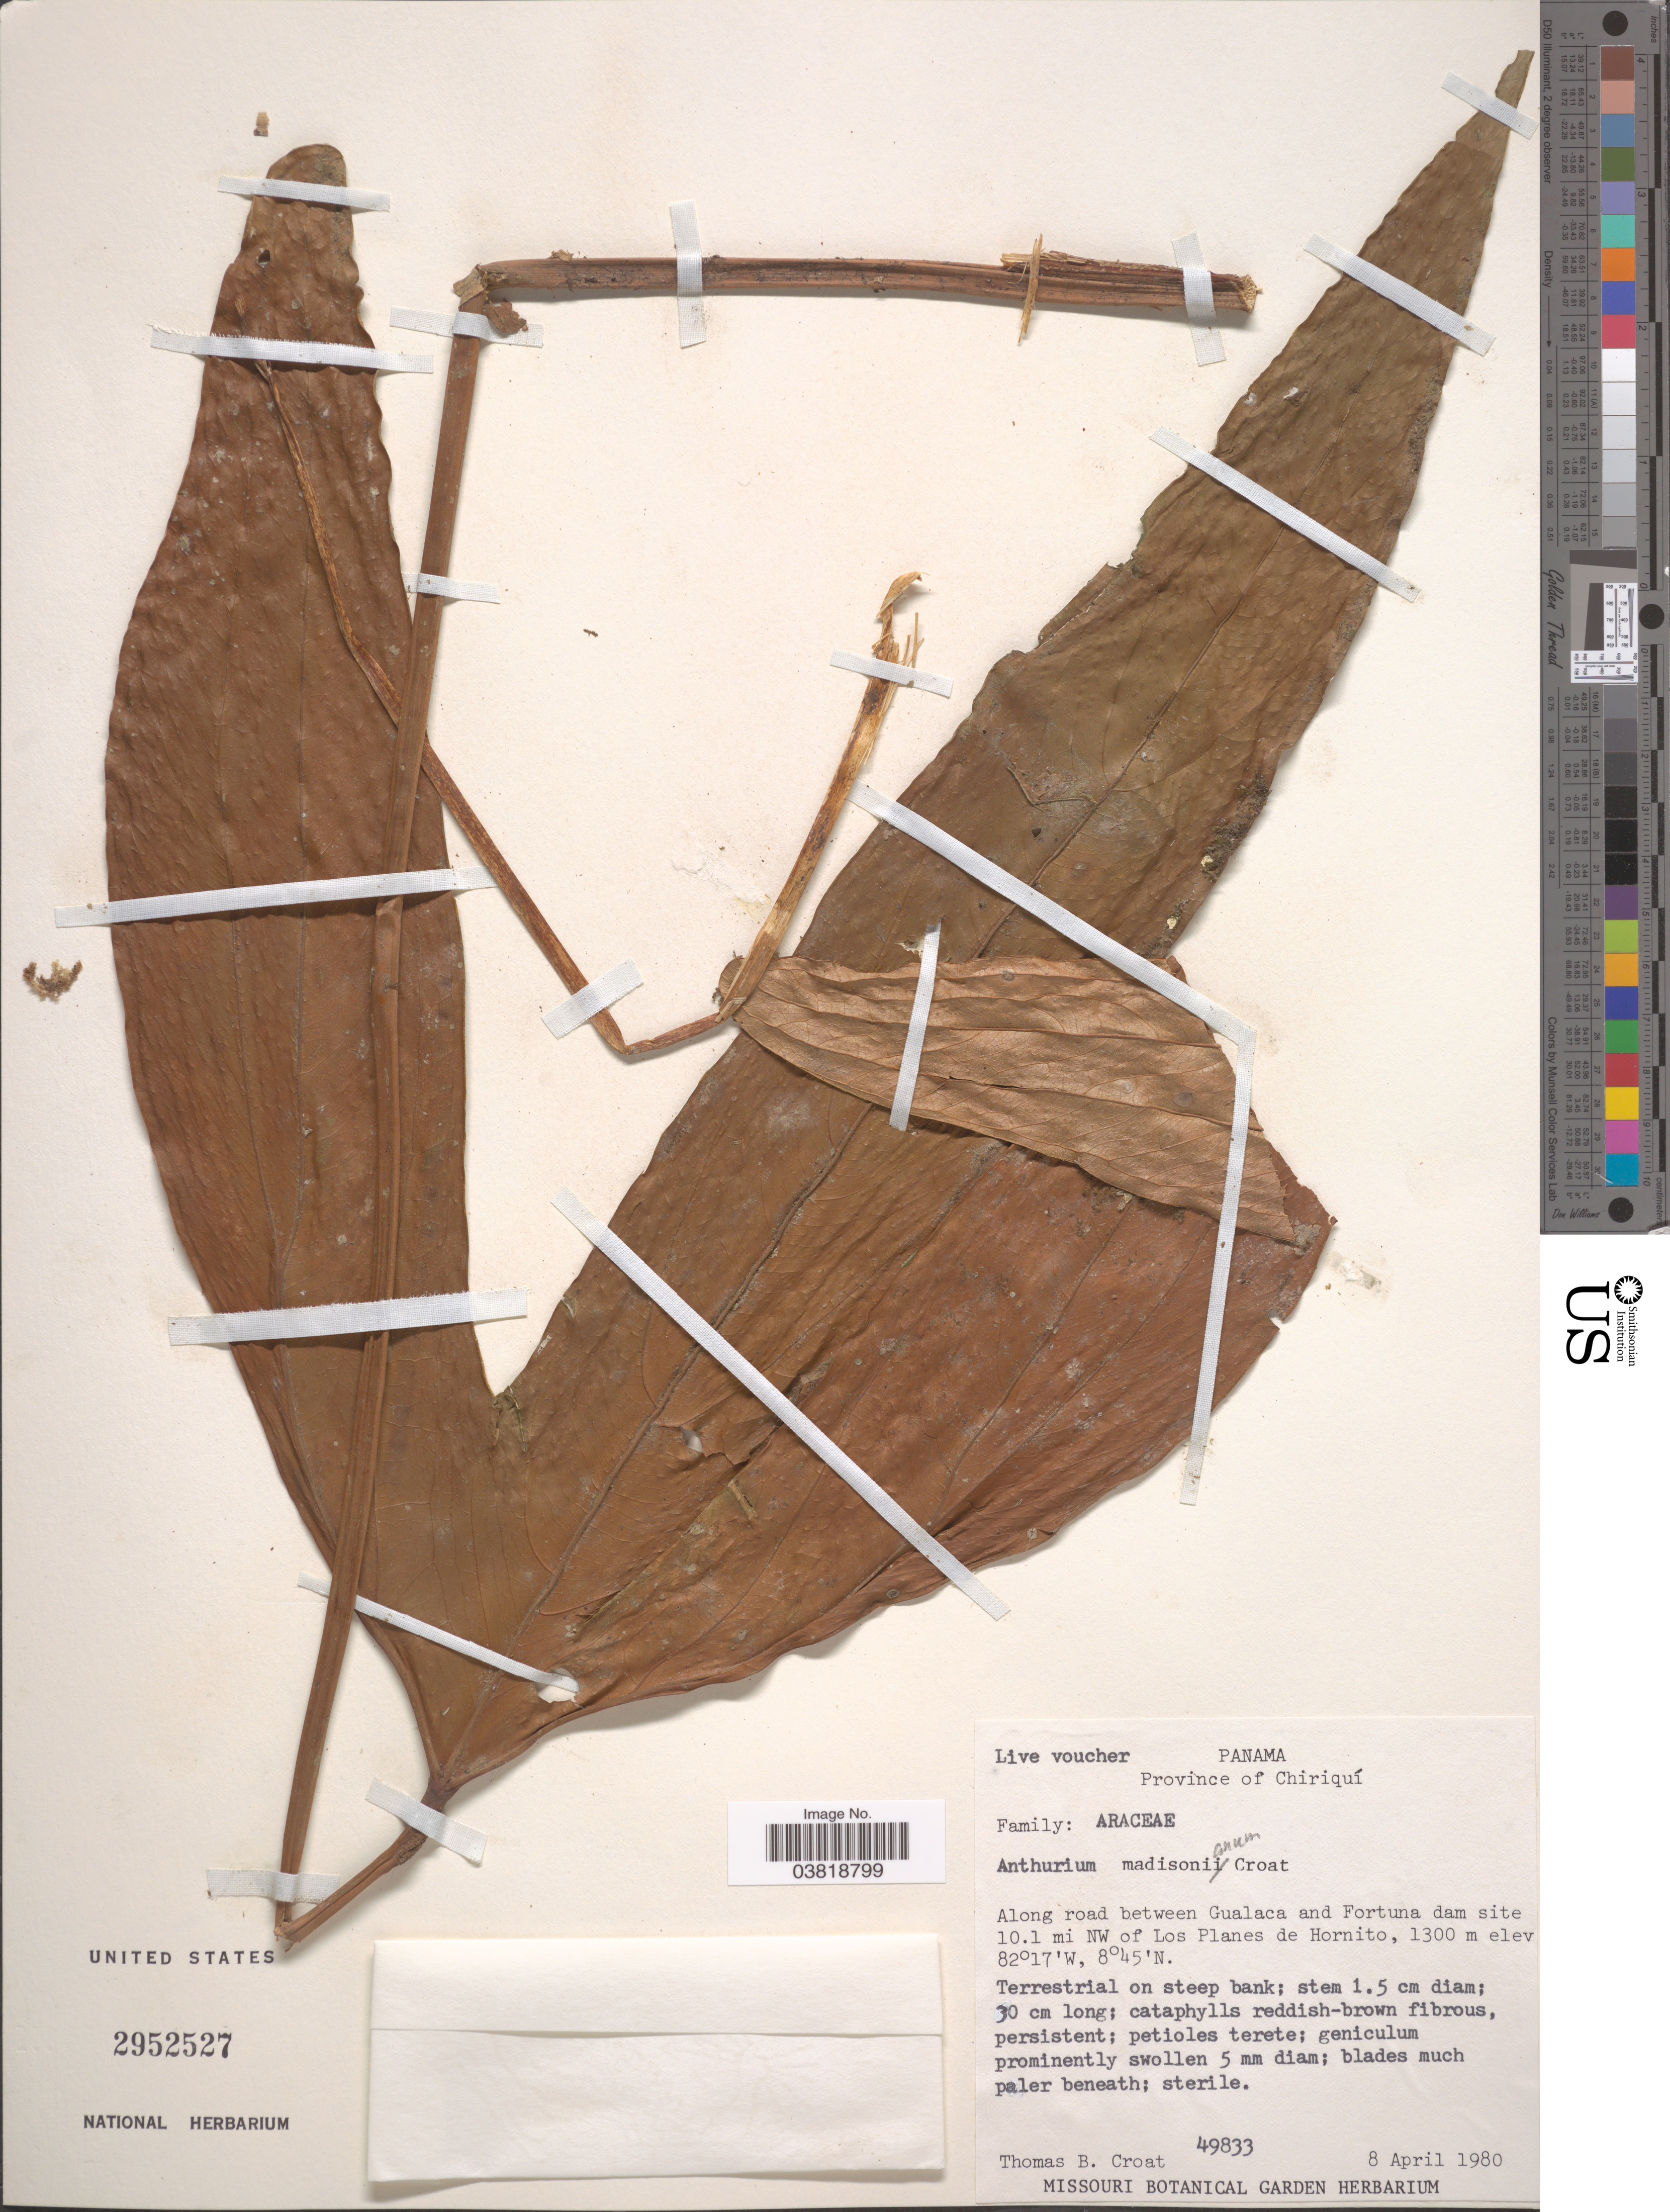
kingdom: Plantae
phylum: Tracheophyta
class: Liliopsida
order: Alismatales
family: Araceae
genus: Anthurium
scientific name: Anthurium madisonianum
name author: Croat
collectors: T. B. Croat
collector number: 49833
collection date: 1980-04-08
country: Panama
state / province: Chiriqui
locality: Along road between Gualaca and Fortuna dam site 10.1 mi NW of Los Planes de Hornito.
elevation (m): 1300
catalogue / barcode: US 2952527